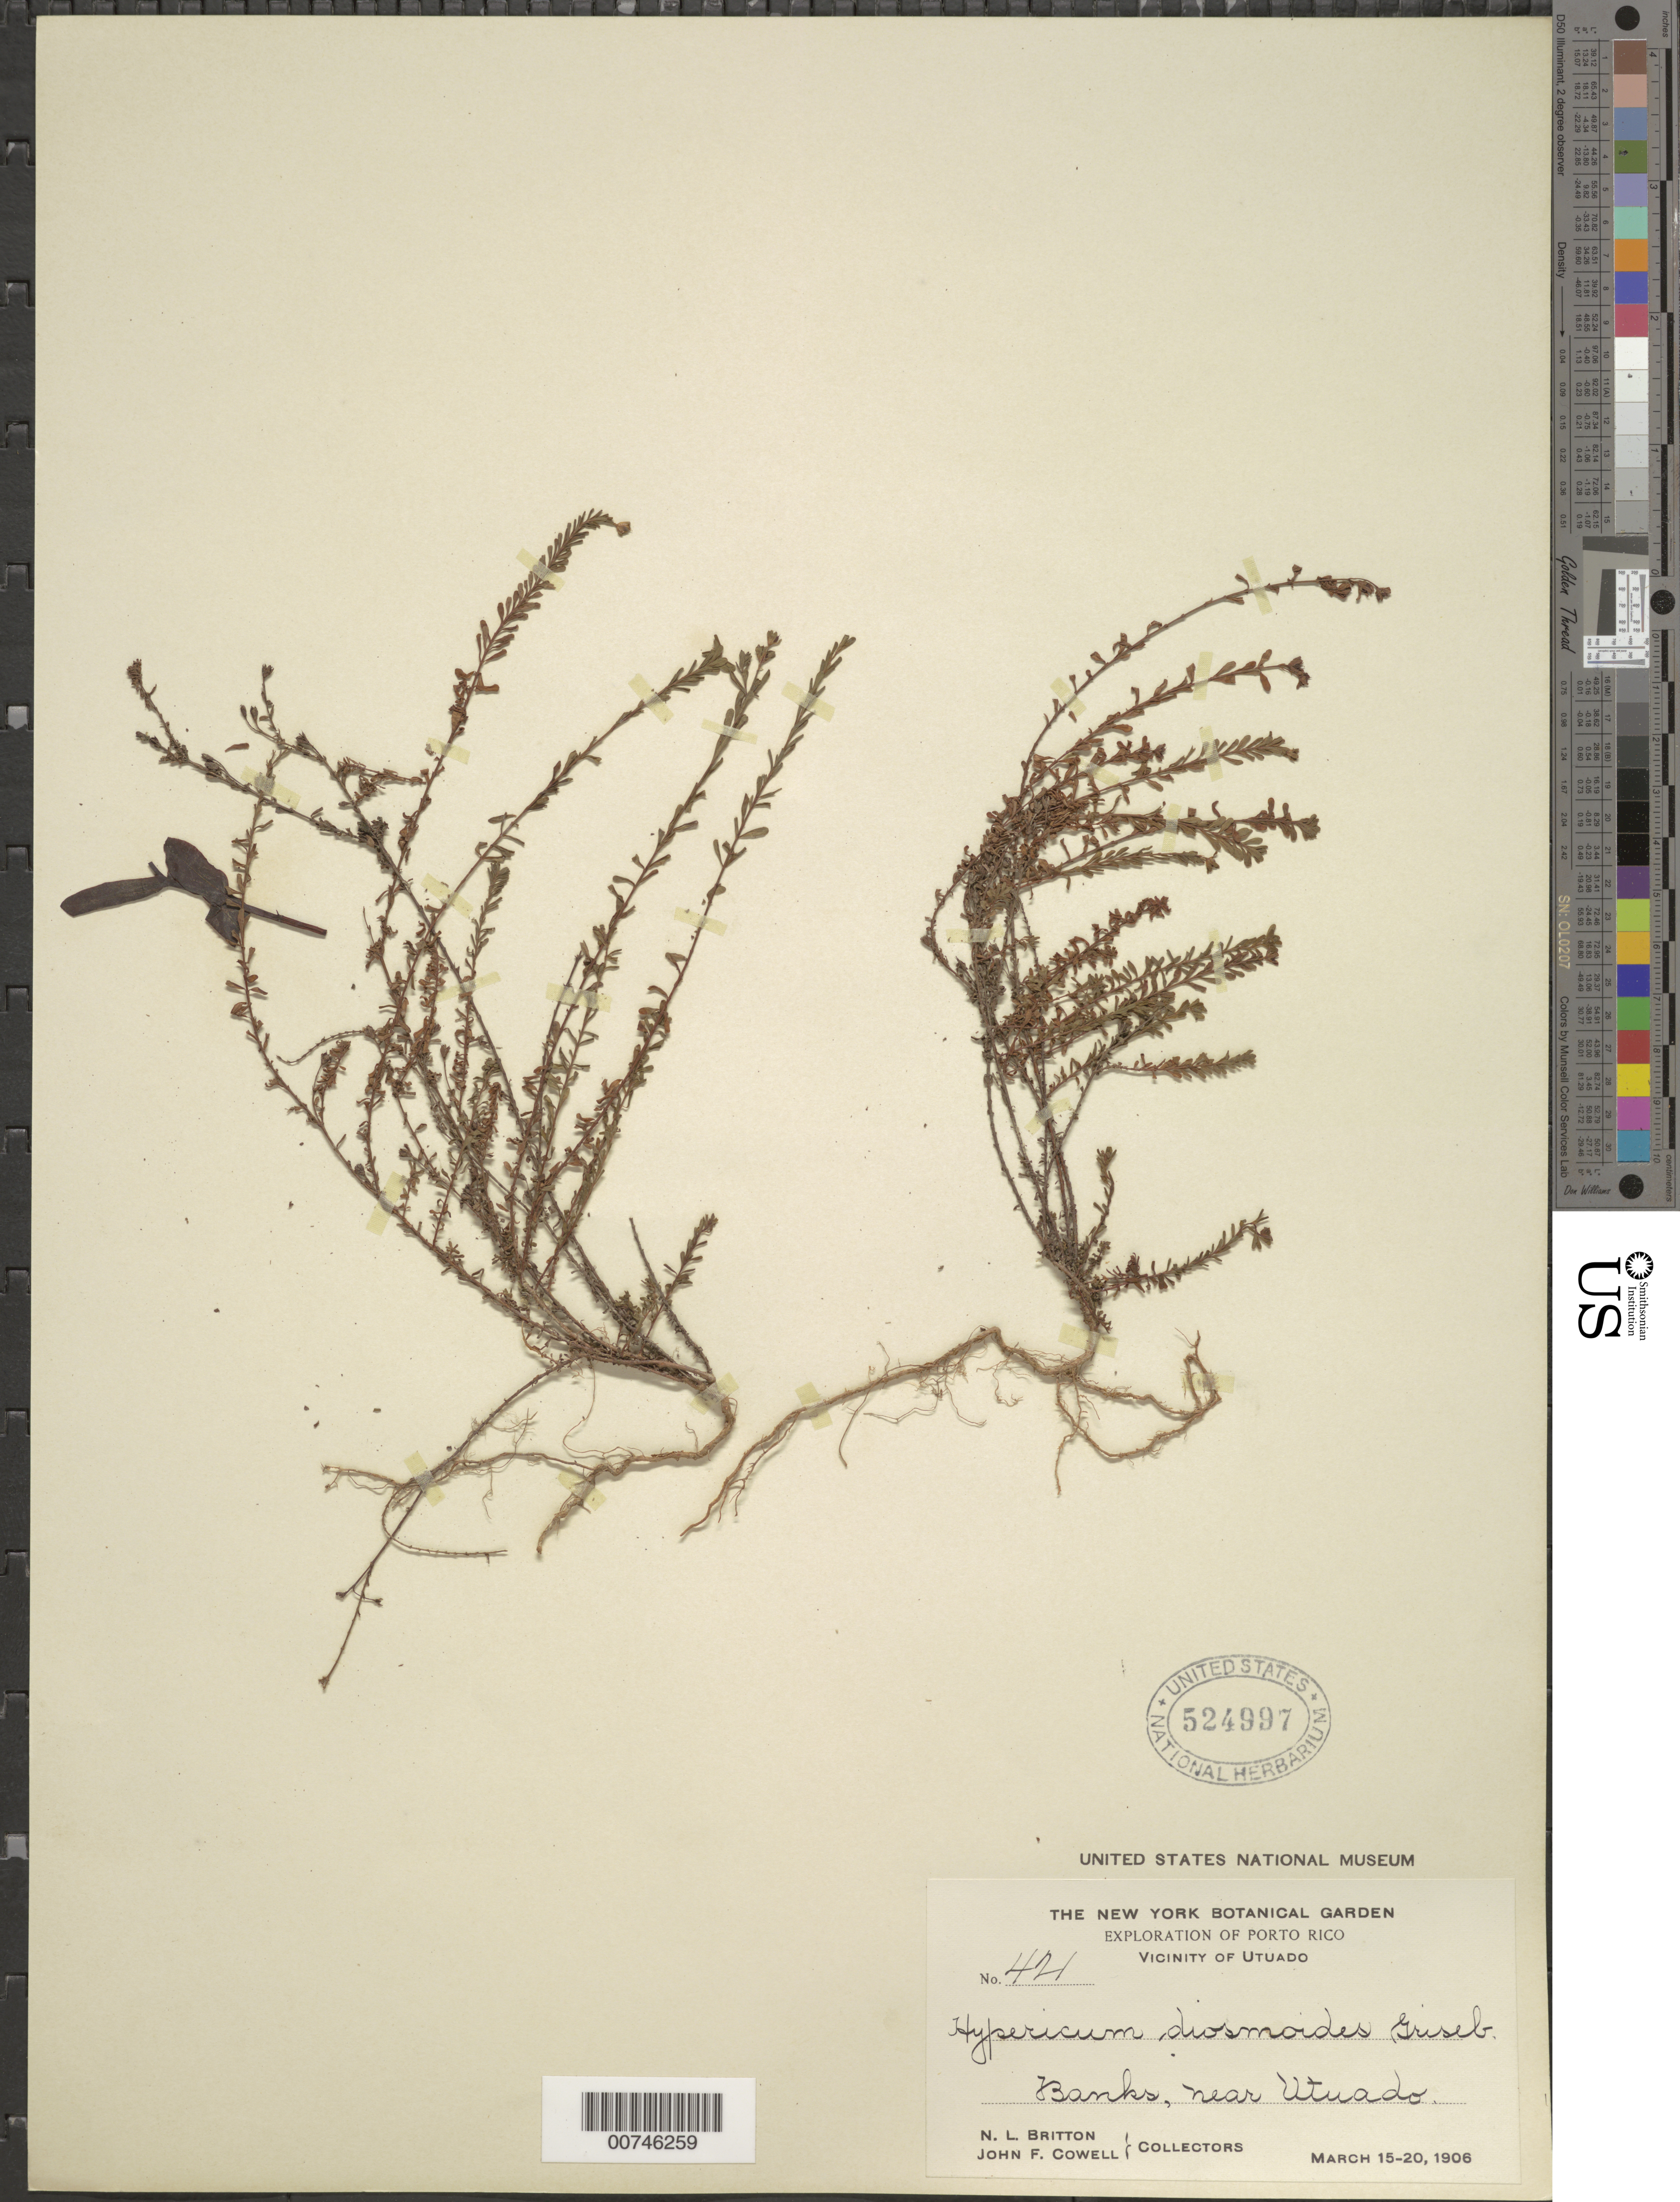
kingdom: Plantae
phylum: Tracheophyta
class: Magnoliopsida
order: Malpighiales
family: Hypericaceae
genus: Hypericum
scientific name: Hypericum diosmoides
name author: Griseb.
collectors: N. Britton & J. F. Cowell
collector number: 421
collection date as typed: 15 Mar 1915 to 20 Mar 1915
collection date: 1915-03-15/1915-03-20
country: Puerto Rico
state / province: Utuado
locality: Vicinity of Utuado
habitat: Banks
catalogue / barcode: US 524997